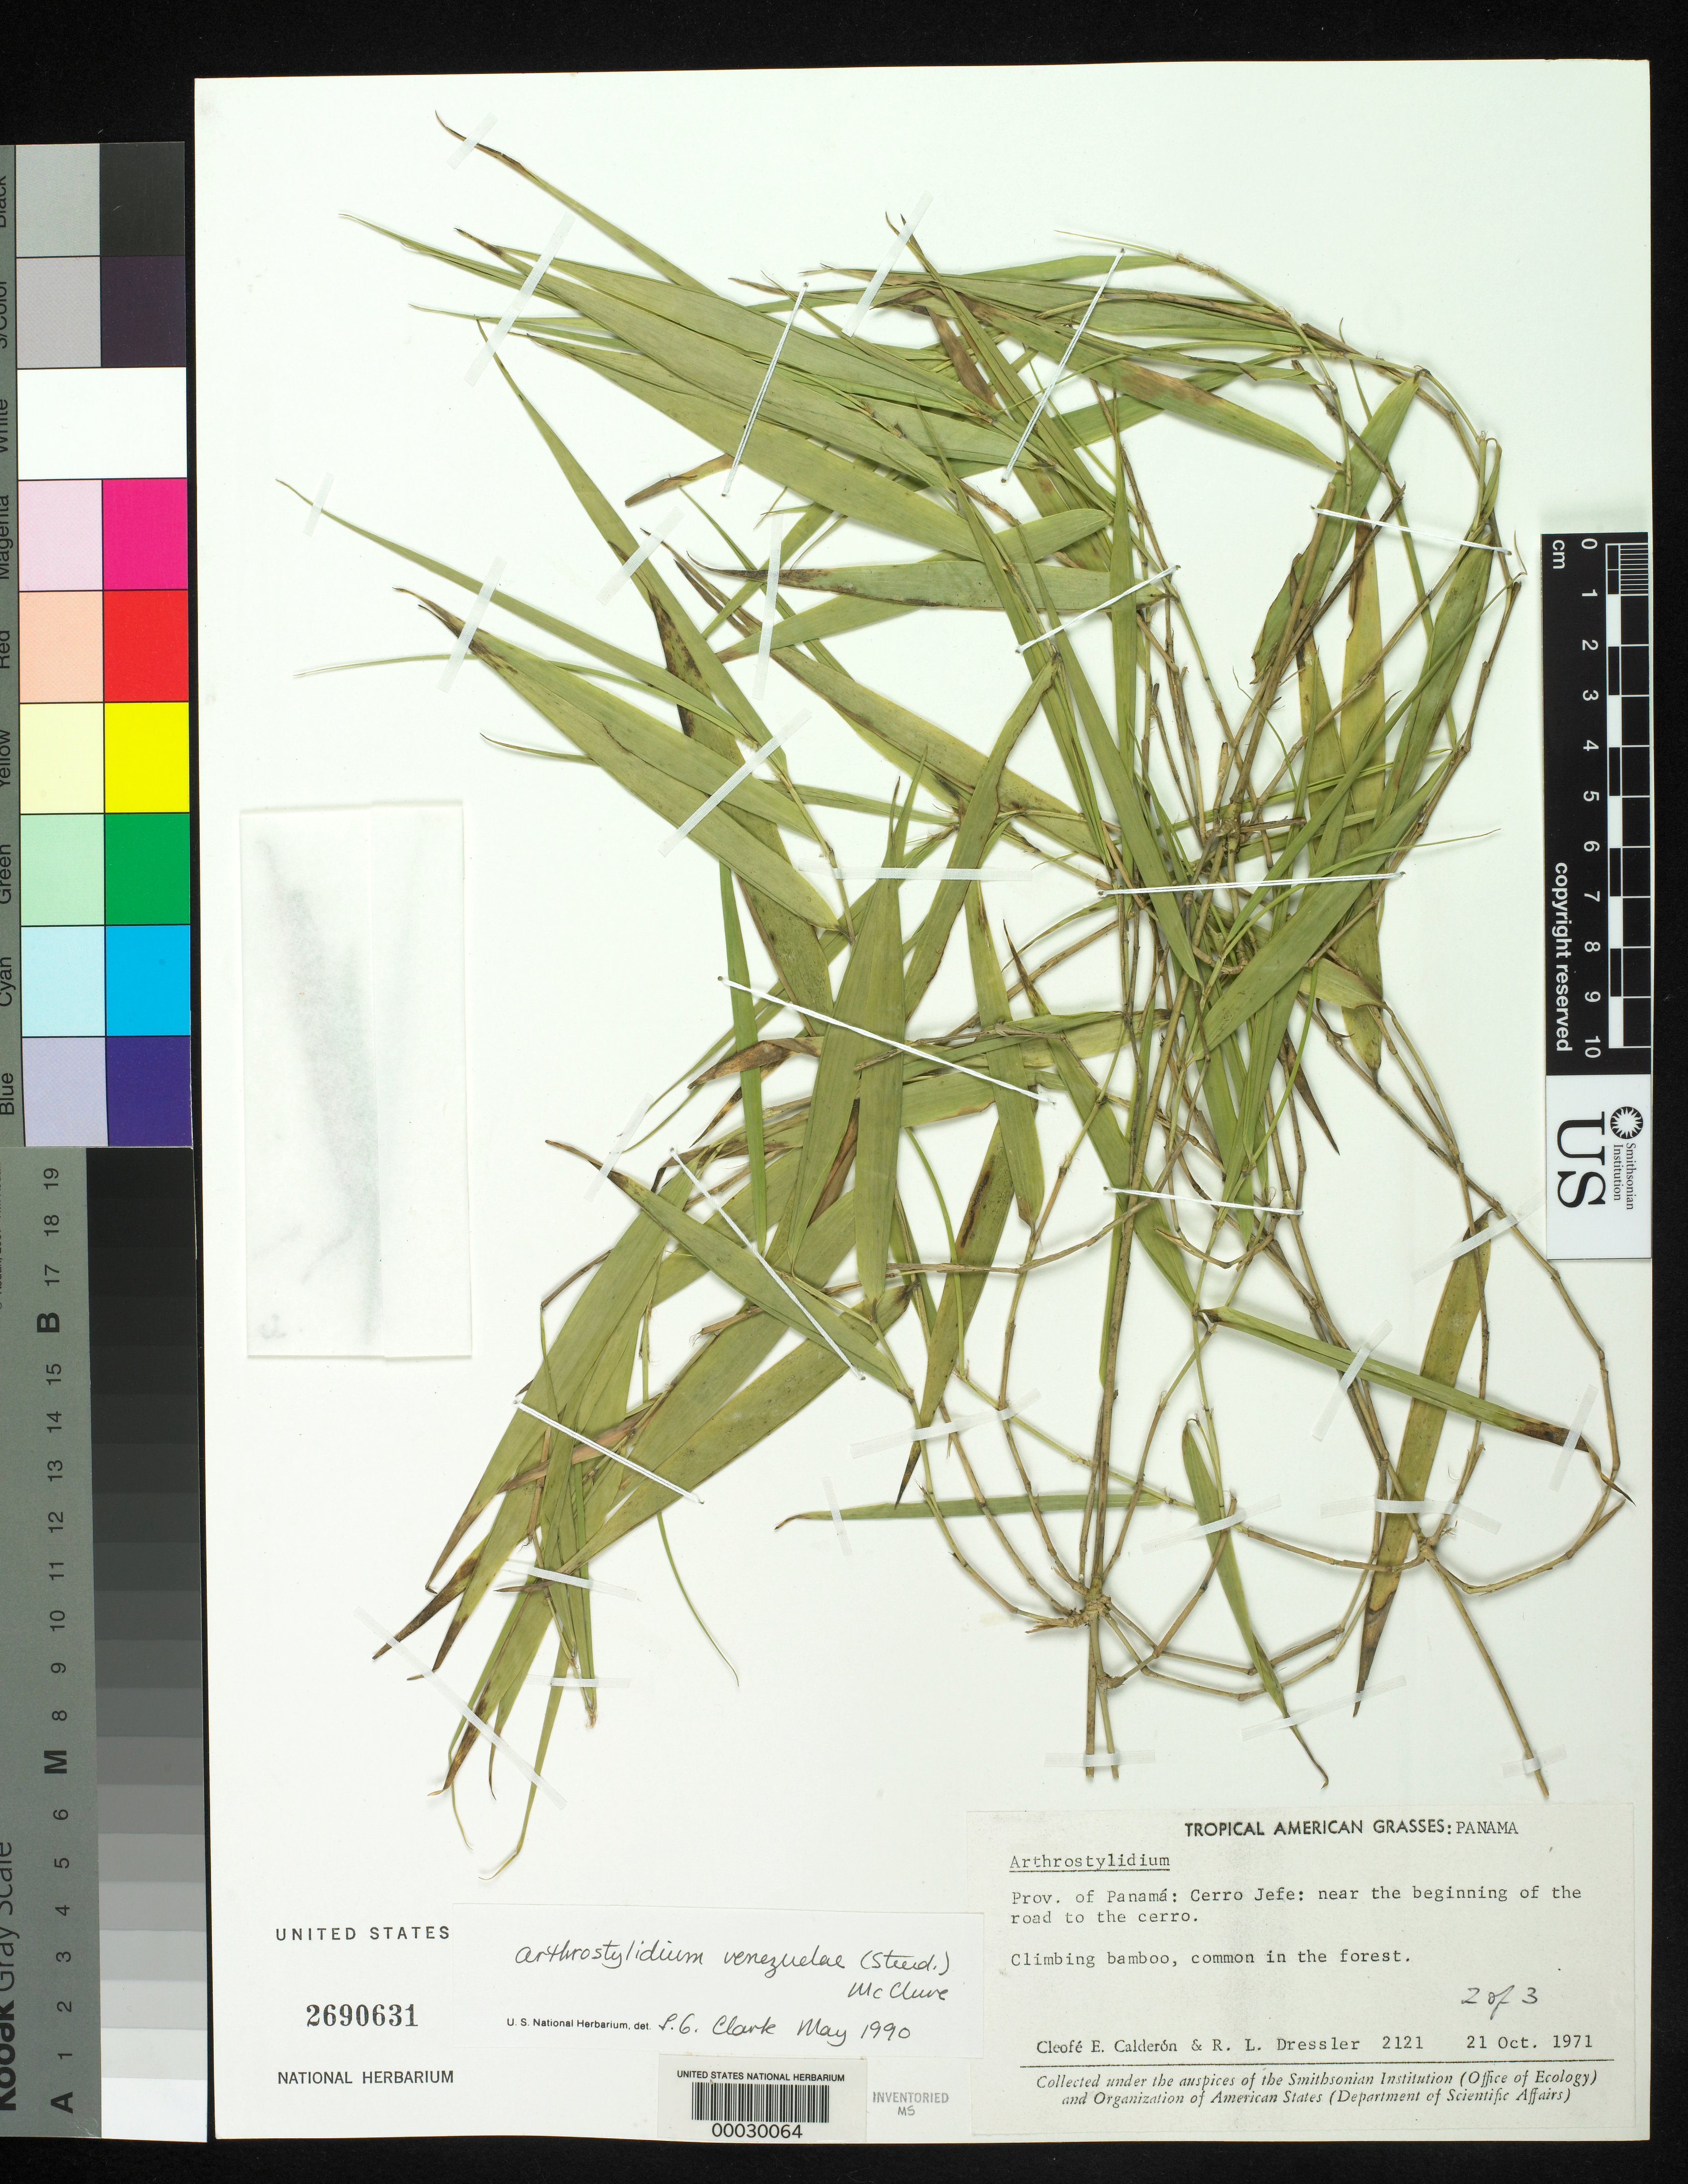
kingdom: Plantae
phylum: Tracheophyta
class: Liliopsida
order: Poales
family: Poaceae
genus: Arthrostylidium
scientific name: Arthrostylidium venezuelae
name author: (Steud.) McClure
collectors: C. E. Calderón & R. Dressler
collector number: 2121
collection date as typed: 21 Oct 1971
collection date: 1971-10-21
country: Panama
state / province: Panamá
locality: Cerro Jefe: near the beginning of the road to the Cerro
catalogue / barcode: US 2690631